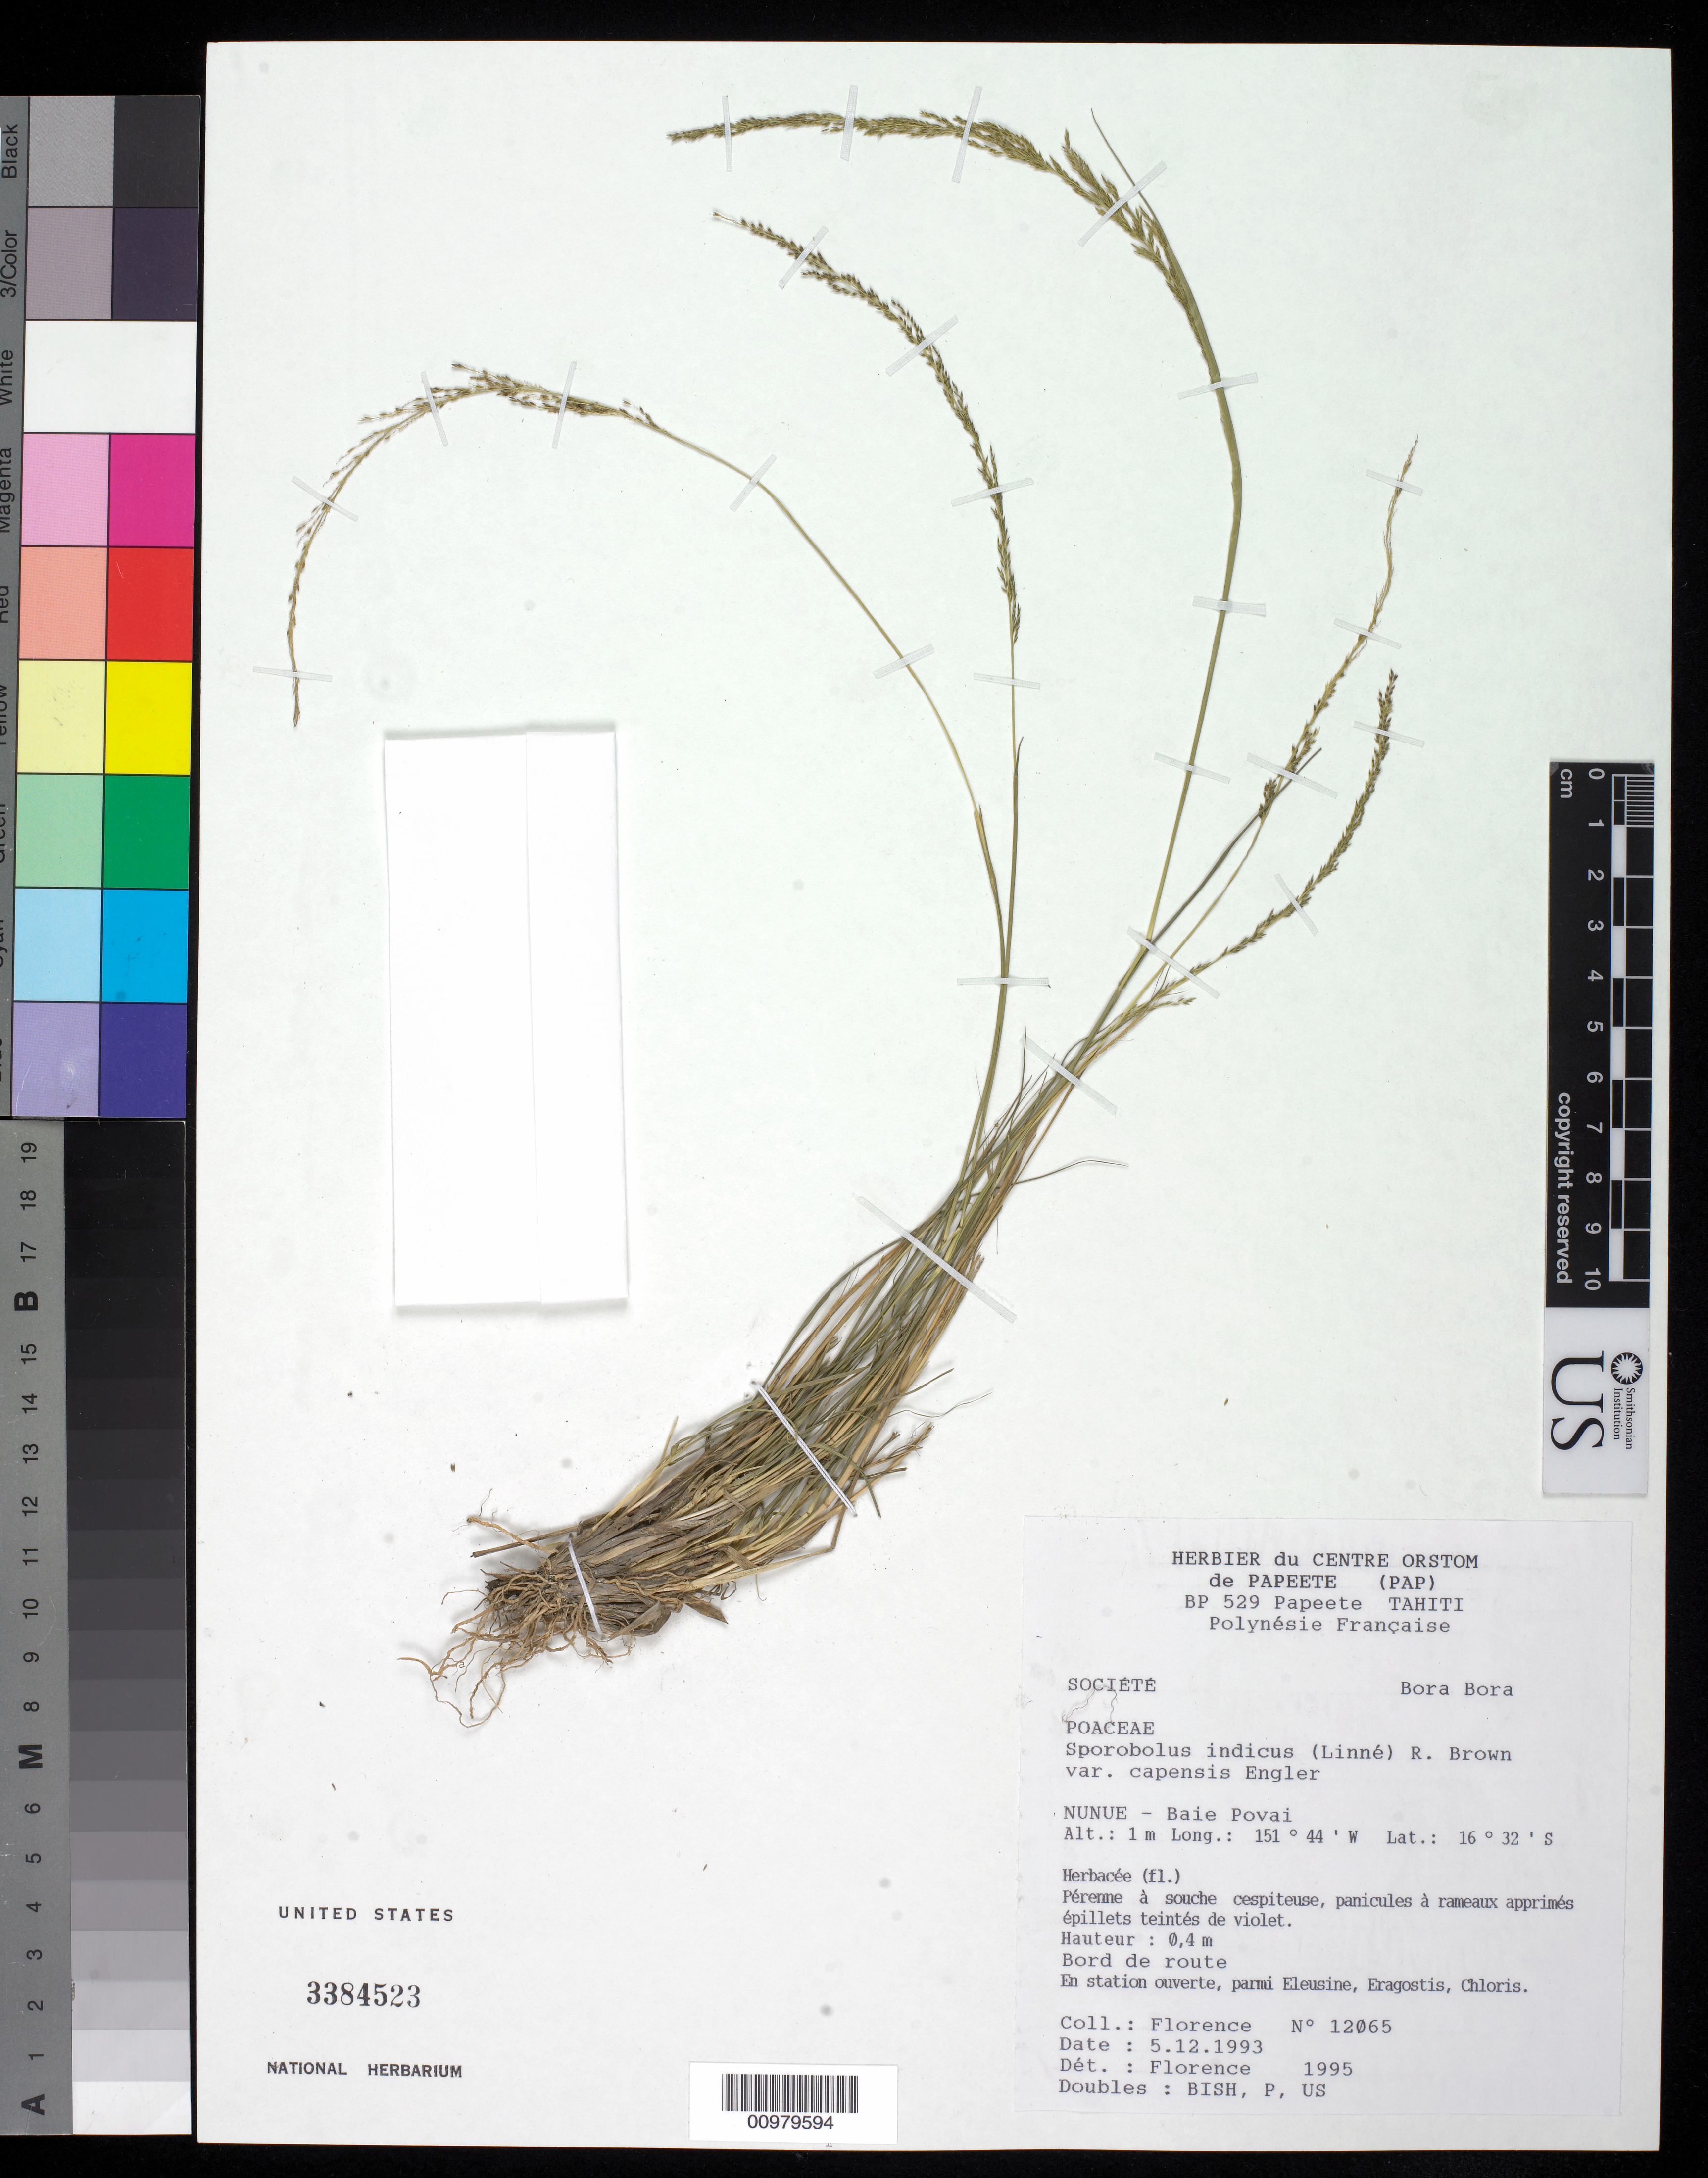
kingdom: Plantae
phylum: Tracheophyta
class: Liliopsida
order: Poales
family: Poaceae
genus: Sporobolus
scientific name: Sporobolus indicus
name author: (L.) R. Br.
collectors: J. Florence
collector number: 12056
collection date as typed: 12 May 1993 or 05 Dec 1993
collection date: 1993-05-12 or 1993-12-05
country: French Polynesia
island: Tahiti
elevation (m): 30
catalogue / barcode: US 3384523